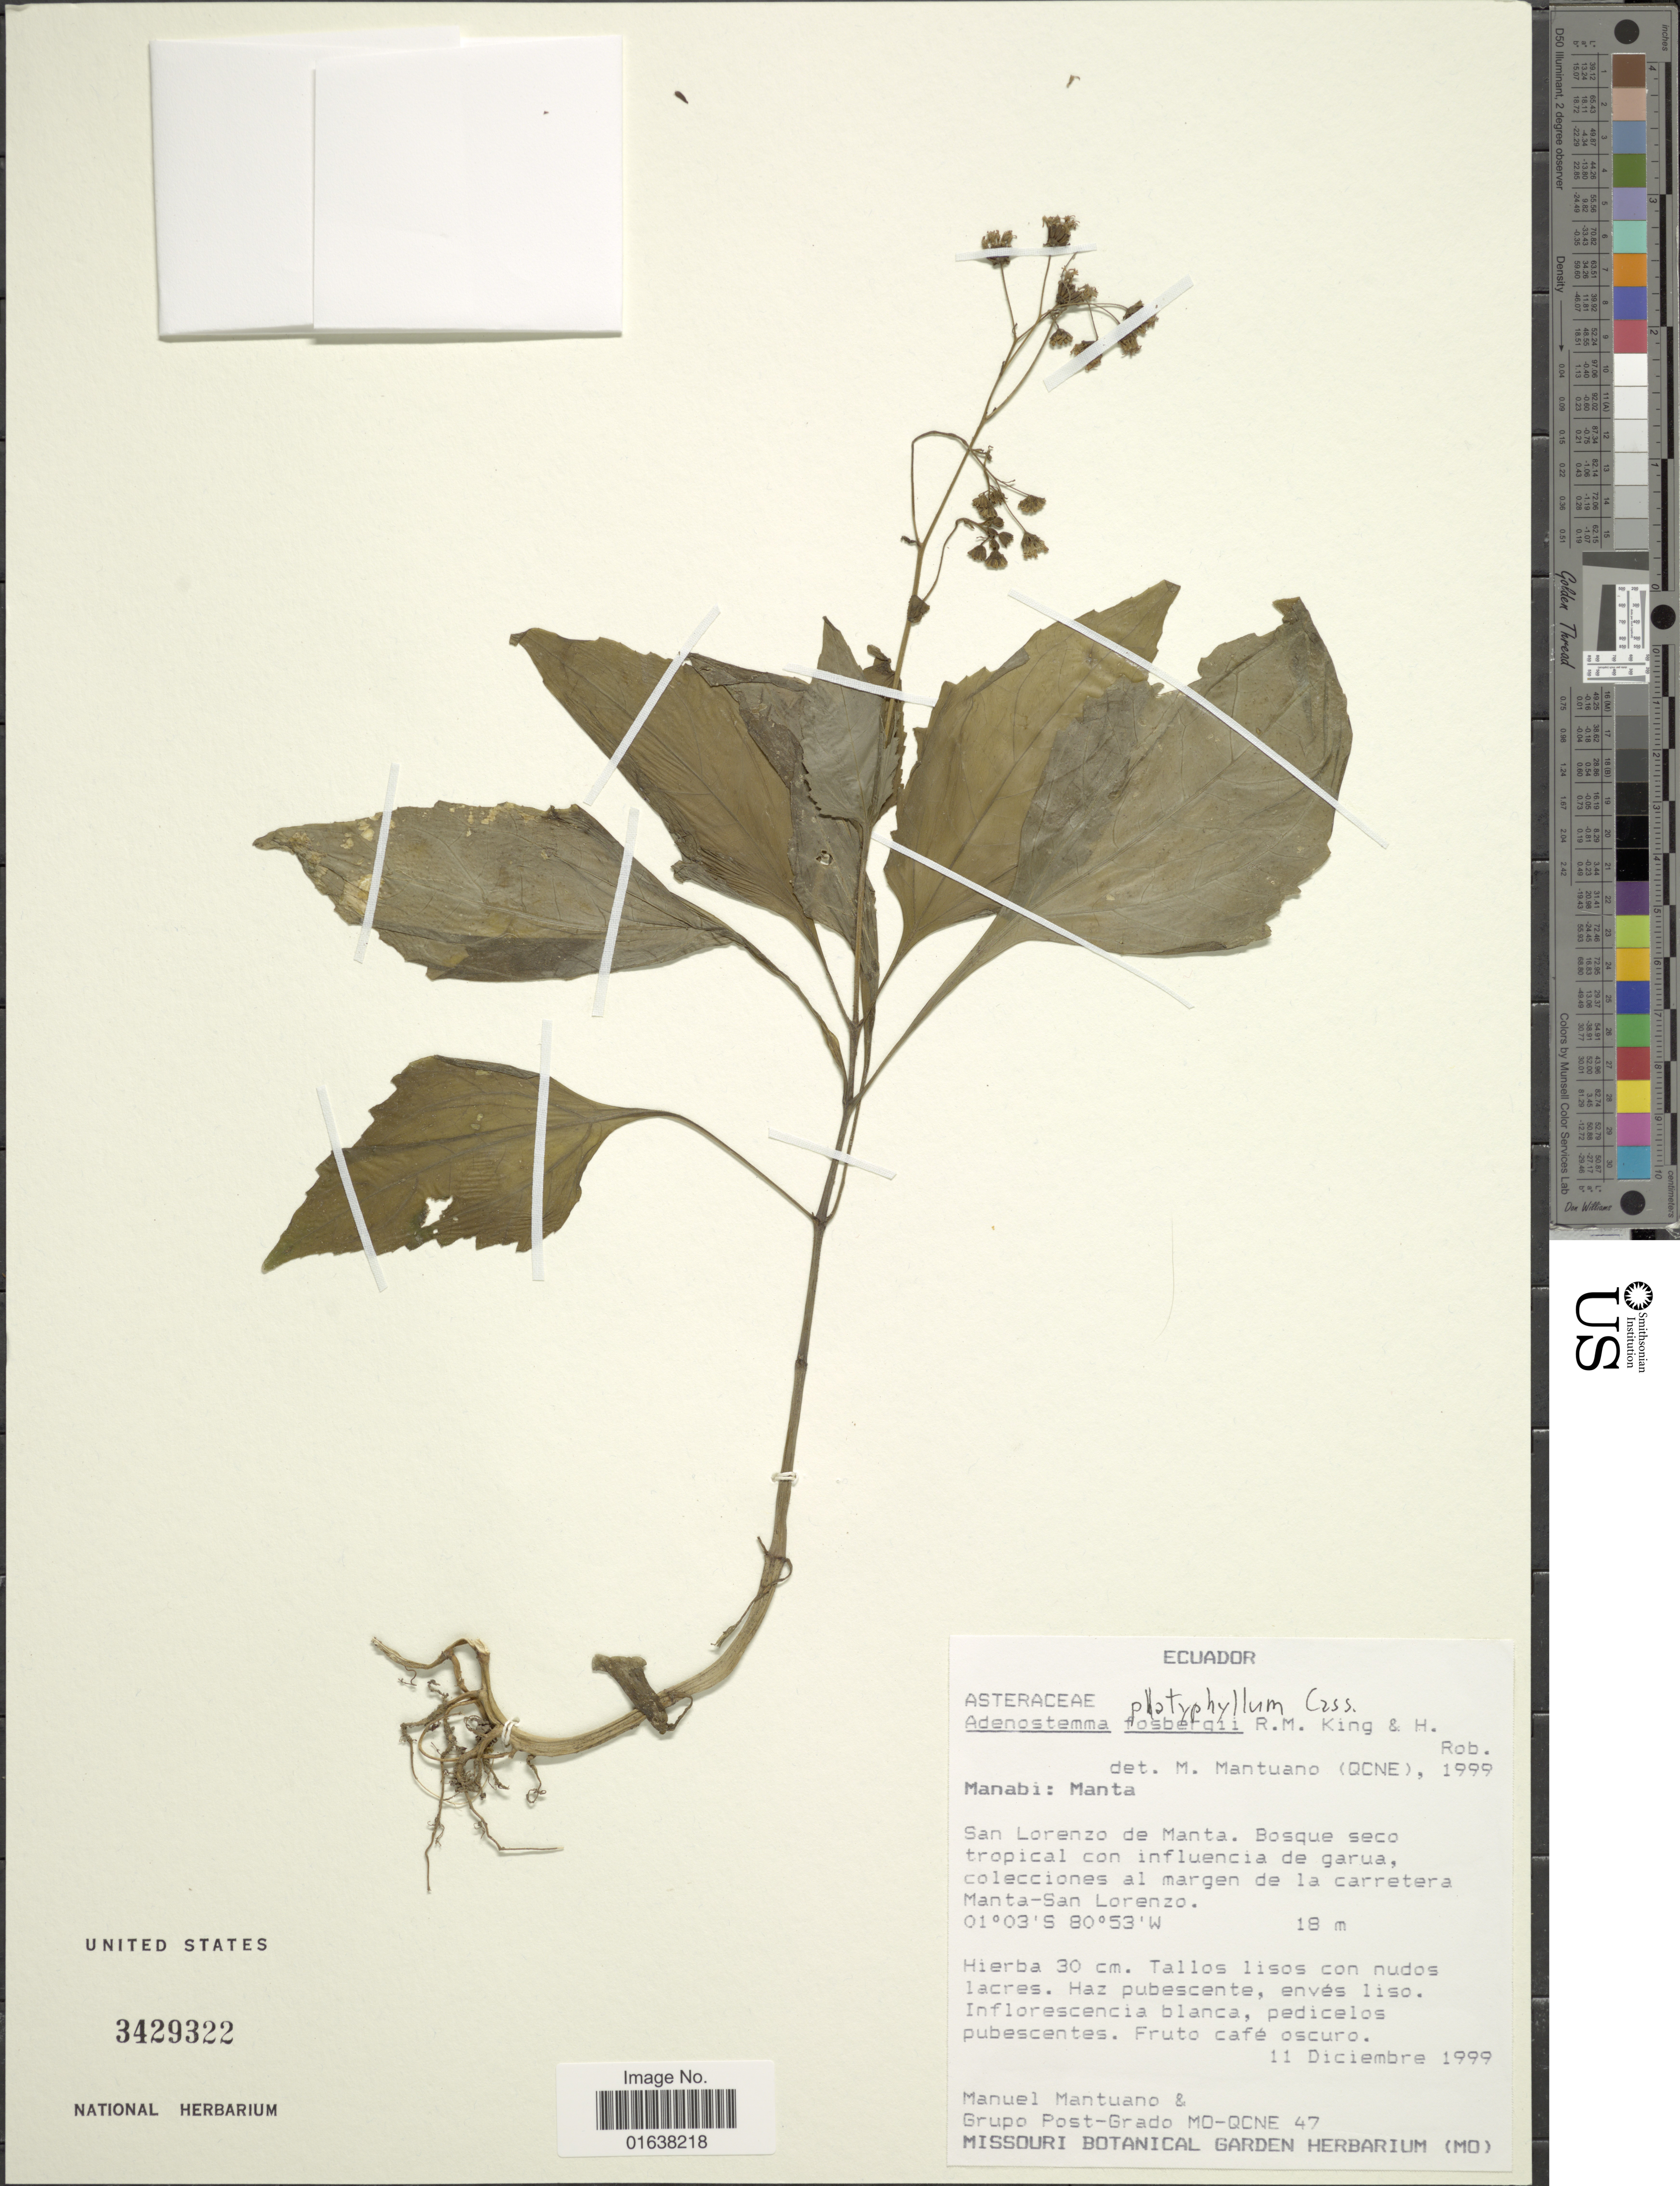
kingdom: Plantae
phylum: Tracheophyta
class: Magnoliopsida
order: Asterales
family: Asteraceae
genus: Adenostemma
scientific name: Adenostemma platyphyllum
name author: Cass.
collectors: M. Mantuano & Grupo Post-Grado MO-QCNE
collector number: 47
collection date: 1999-12-11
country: Ecuador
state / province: Manabí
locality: Mant. San Lorenzo de Manta. Bosque seco tropical con influencia de garua, cellecciones al margen de la carretera Manta-San Lorenzo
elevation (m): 18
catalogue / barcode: US 3429322